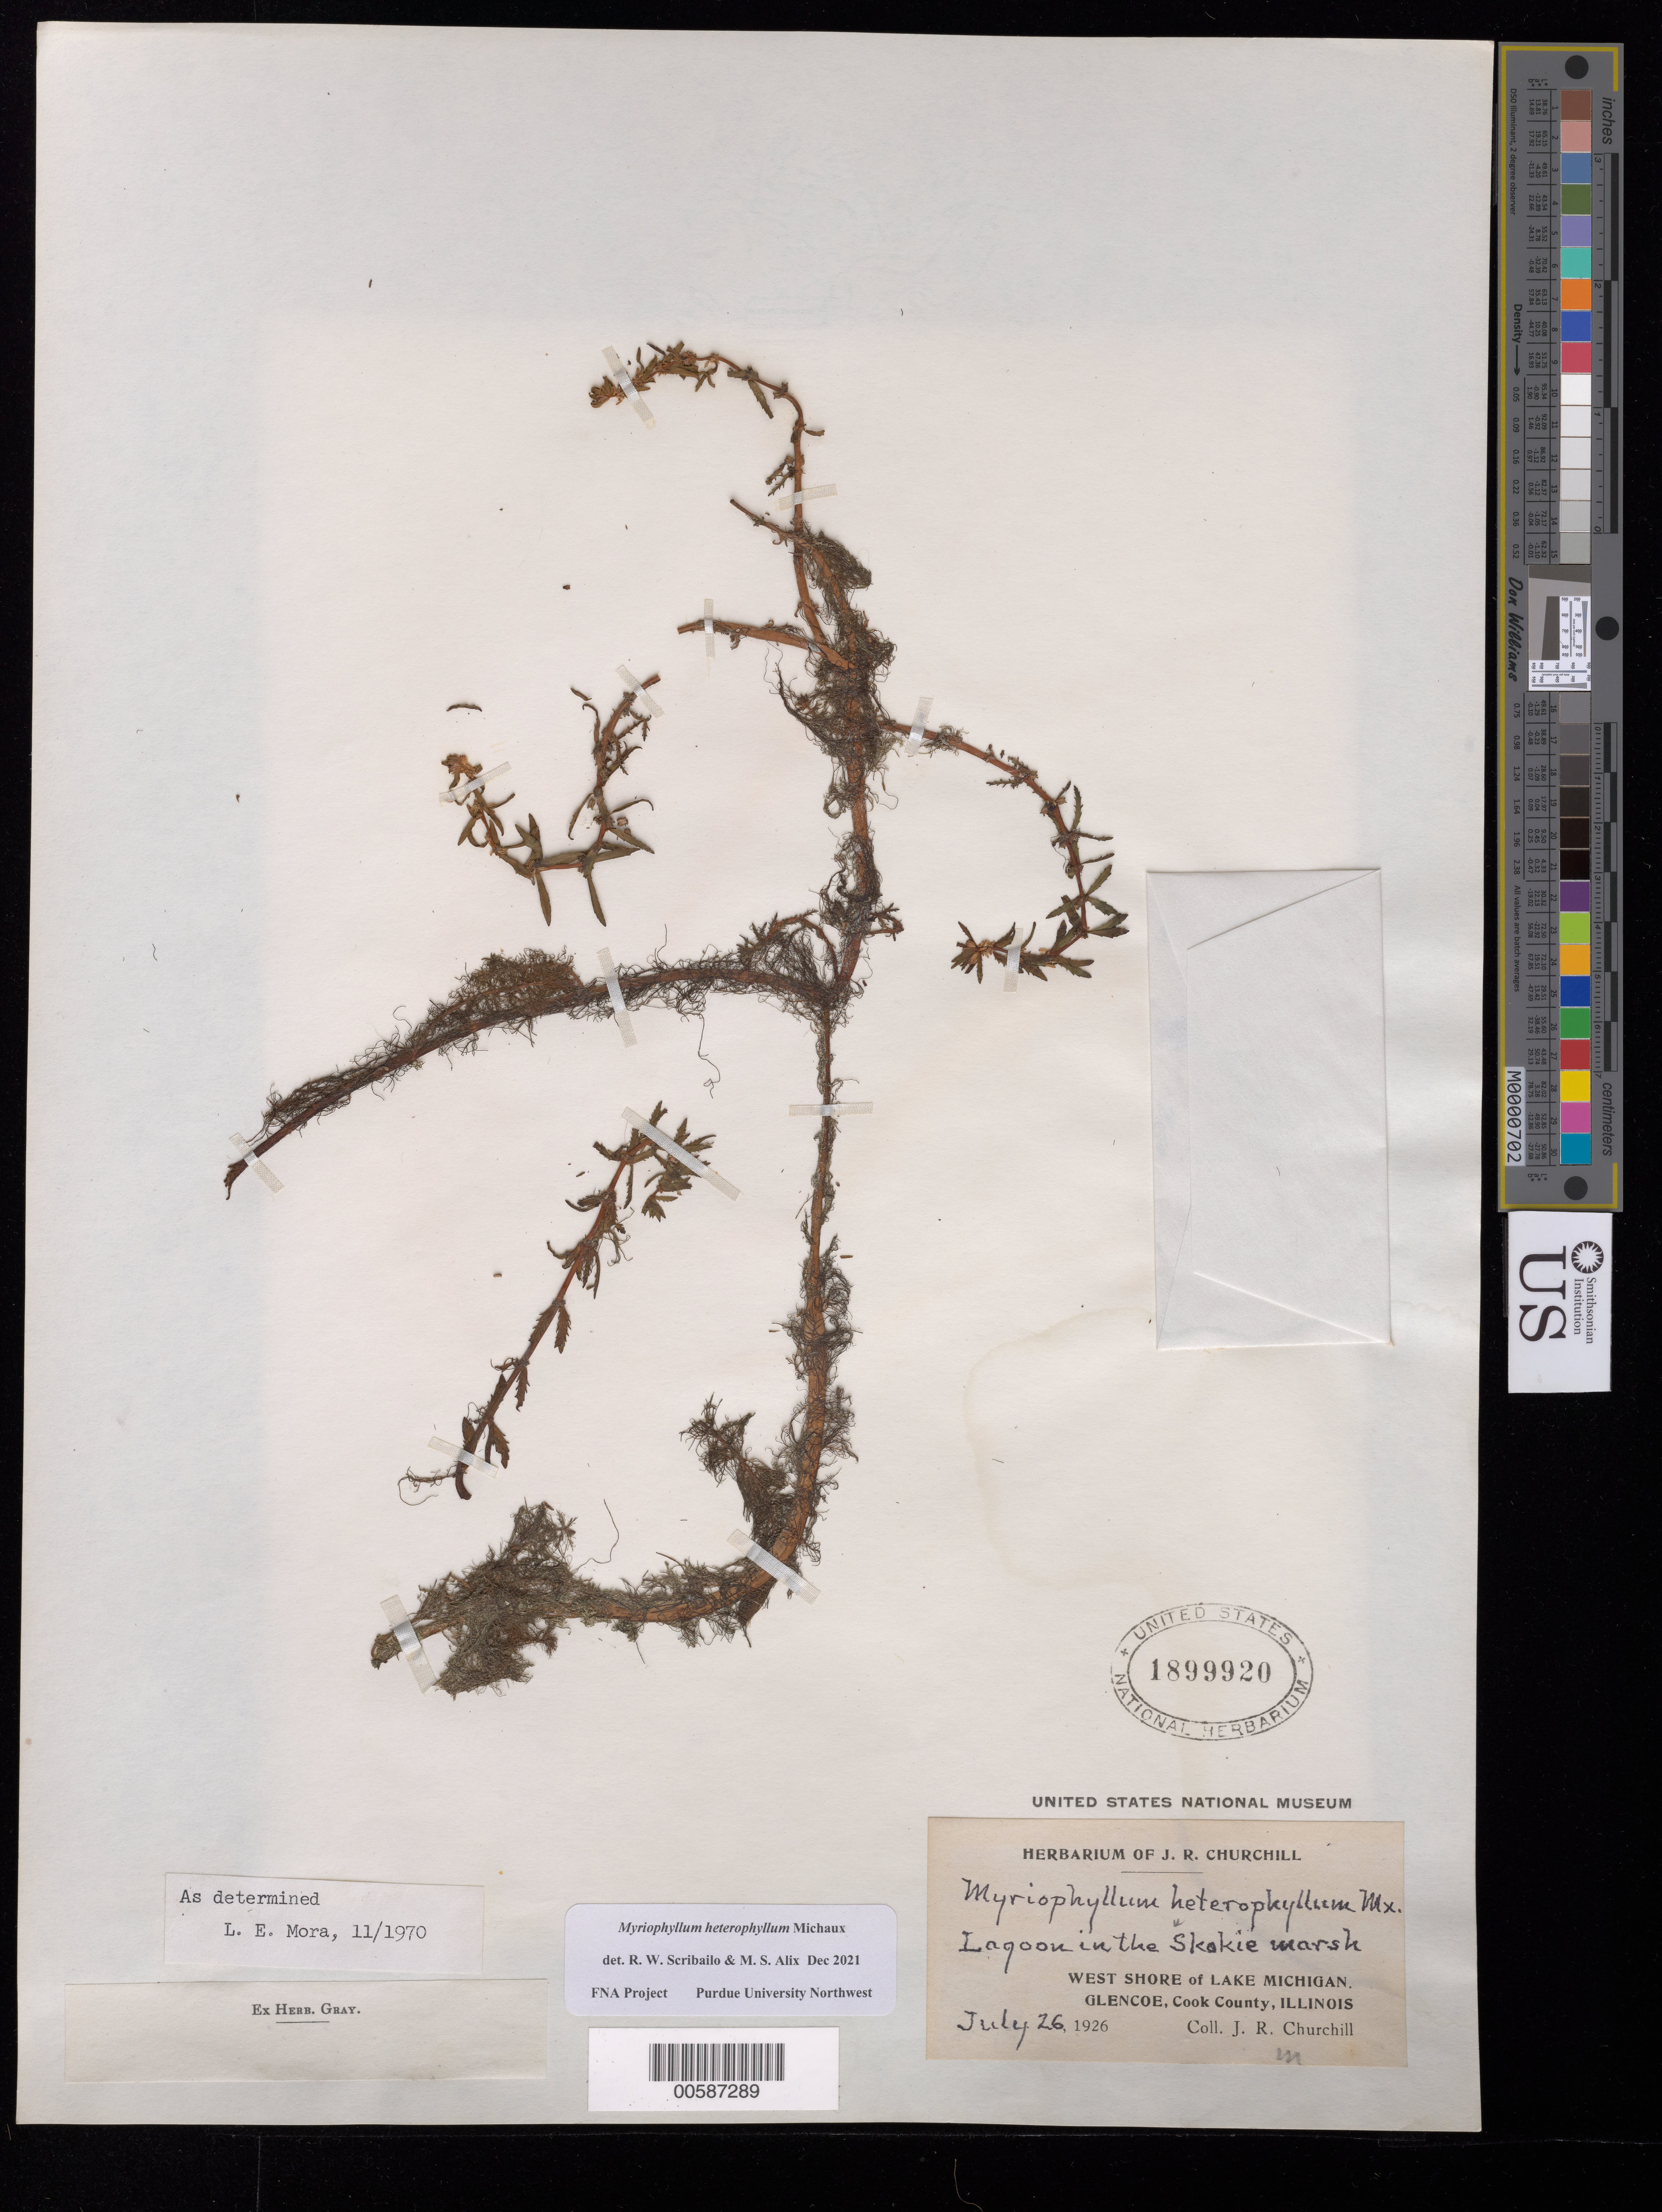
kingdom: Plantae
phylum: Tracheophyta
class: Magnoliopsida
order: Saxifragales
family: Haloragaceae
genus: Myriophyllum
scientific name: Myriophyllum heterophyllum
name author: Michx.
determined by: Scribailo, R. W.; Alix, M. S.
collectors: J. R. Churchill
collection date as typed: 26 Jul 1926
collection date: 1926-07-26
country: United States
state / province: Illinois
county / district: Cook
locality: Lake Michigan, Glencoe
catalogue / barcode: US 1899920